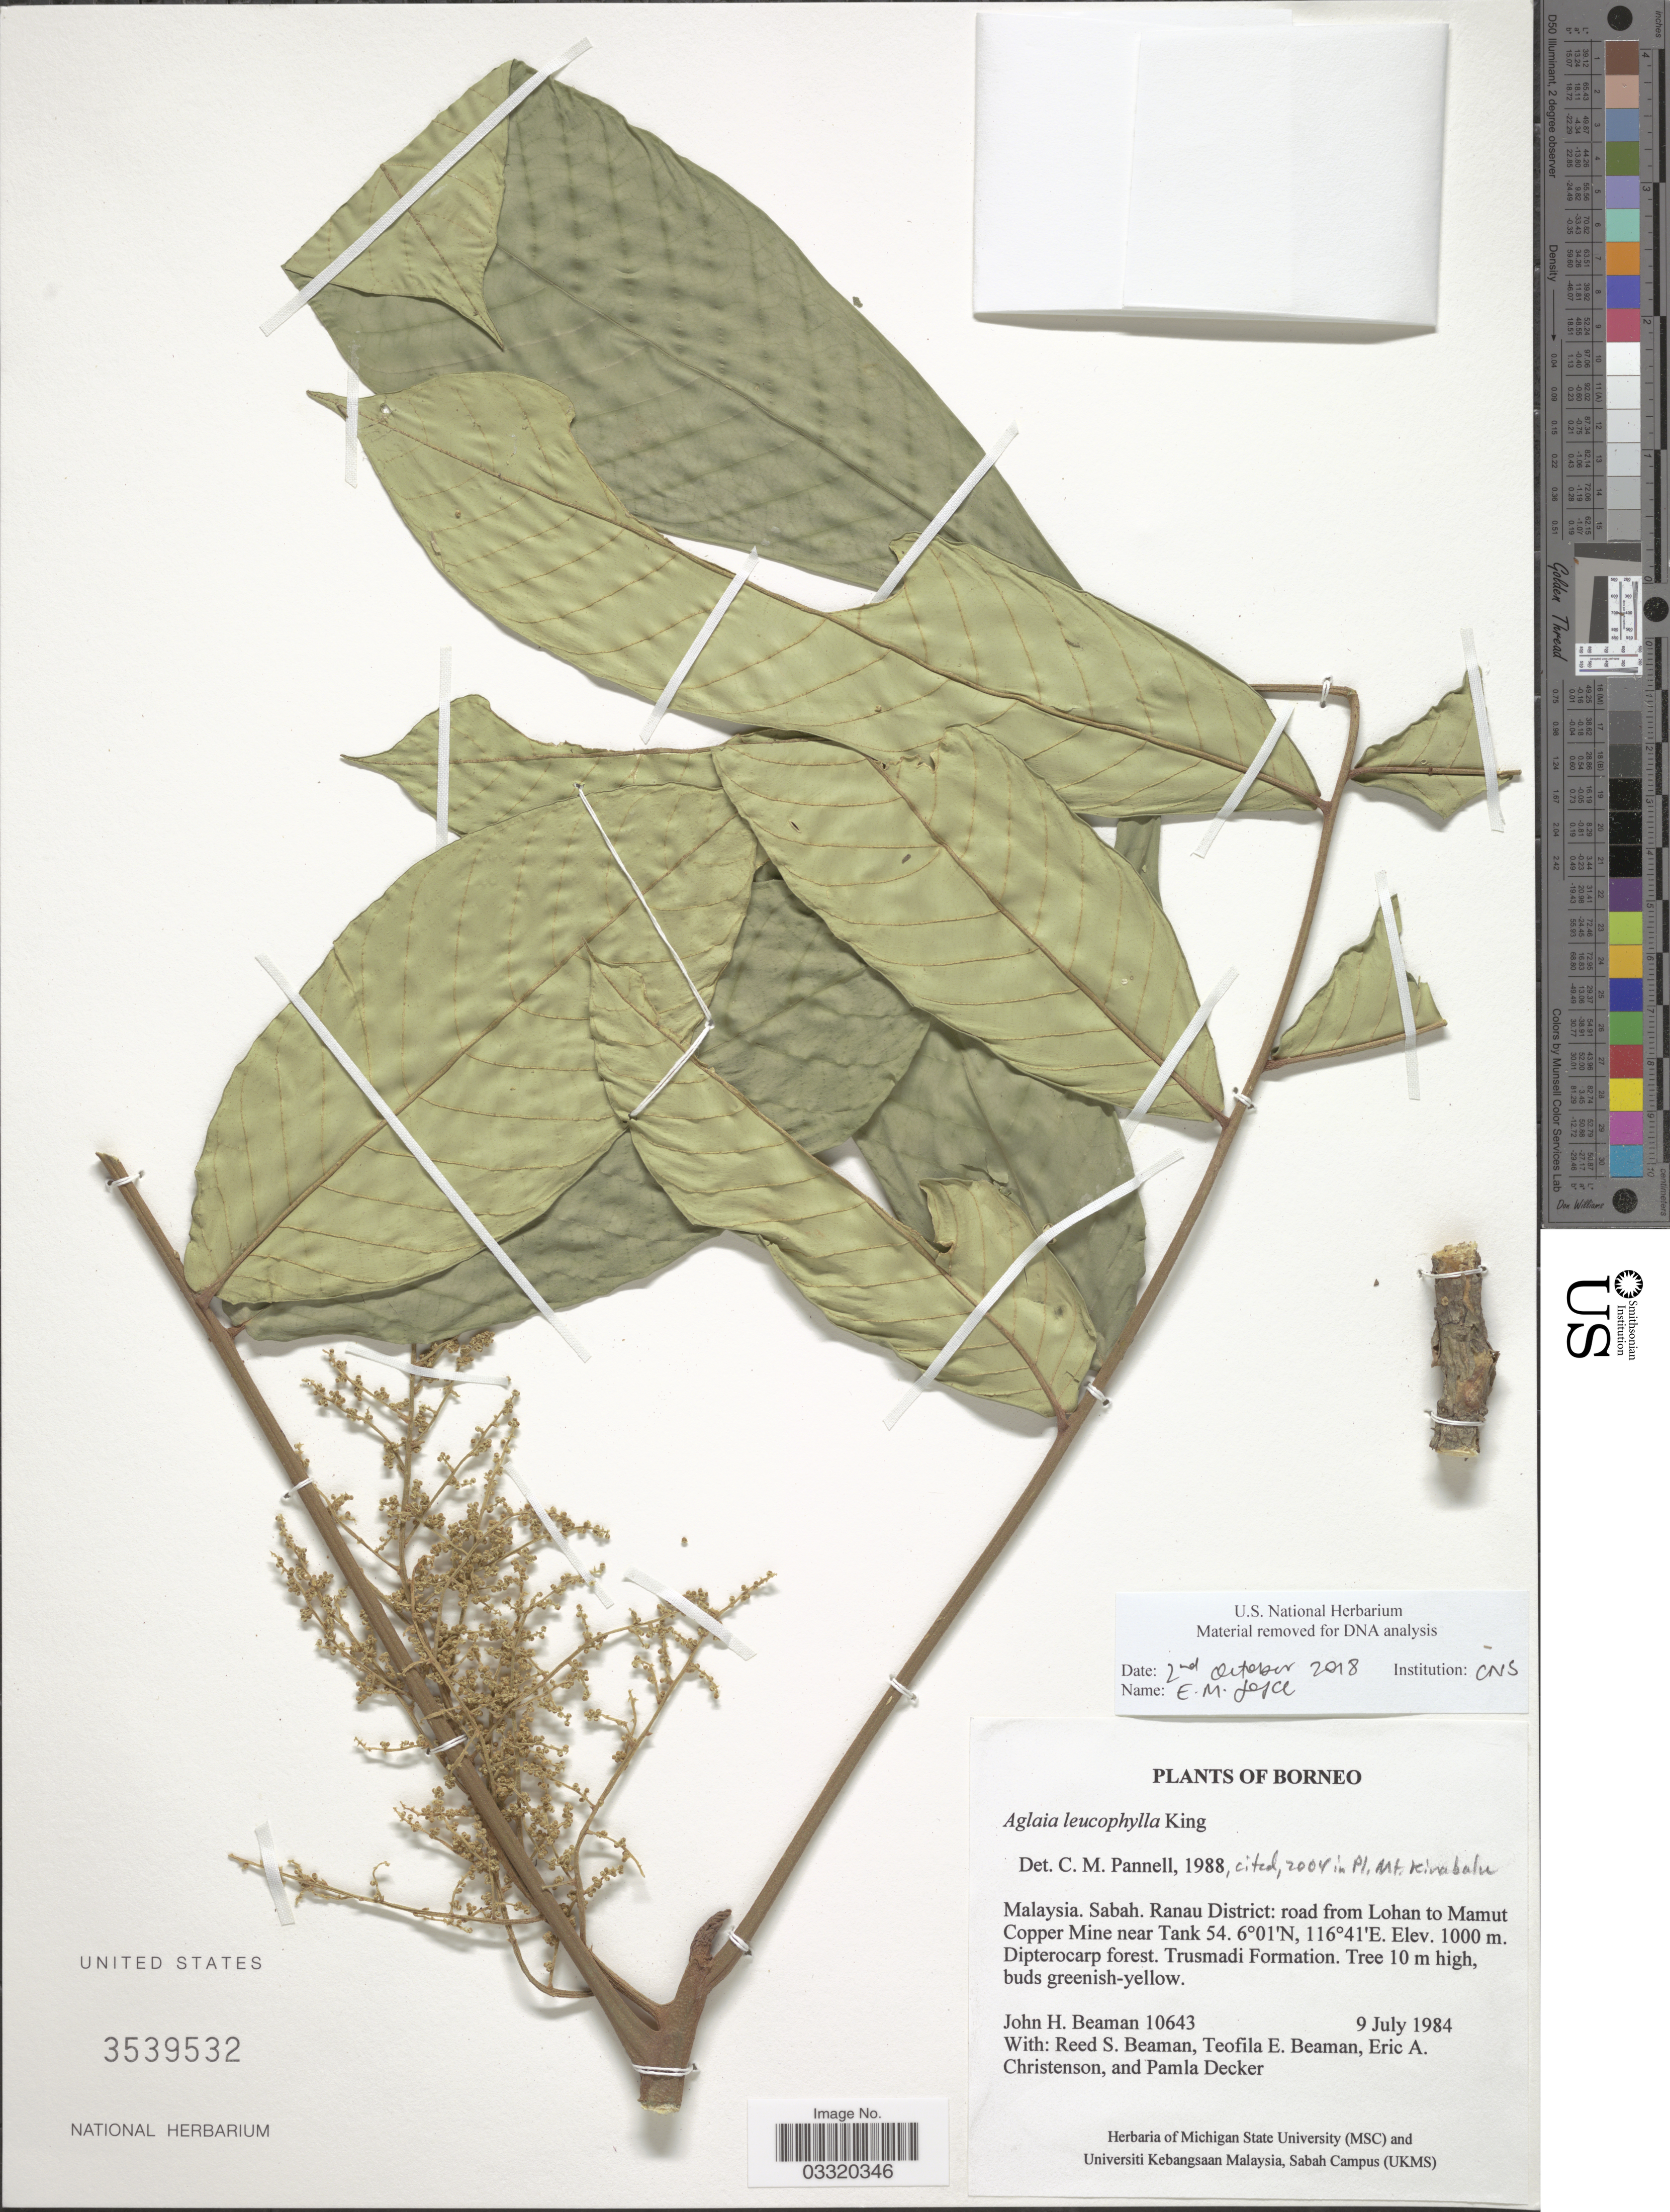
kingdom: Plantae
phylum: Tracheophyta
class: Magnoliopsida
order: Sapindales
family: Meliaceae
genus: Aglaia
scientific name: Aglaia leucophylla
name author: King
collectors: J. H. Beaman, R. S. Beaman, T. E. Beaman, E. A. Christenson & P. Decker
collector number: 10643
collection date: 1984-07-09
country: Malaysia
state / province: Sabah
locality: Borneo. Ranau District: road from Lohan to Mamut Copper Mine near Tank.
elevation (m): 1000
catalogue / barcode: US 3539532